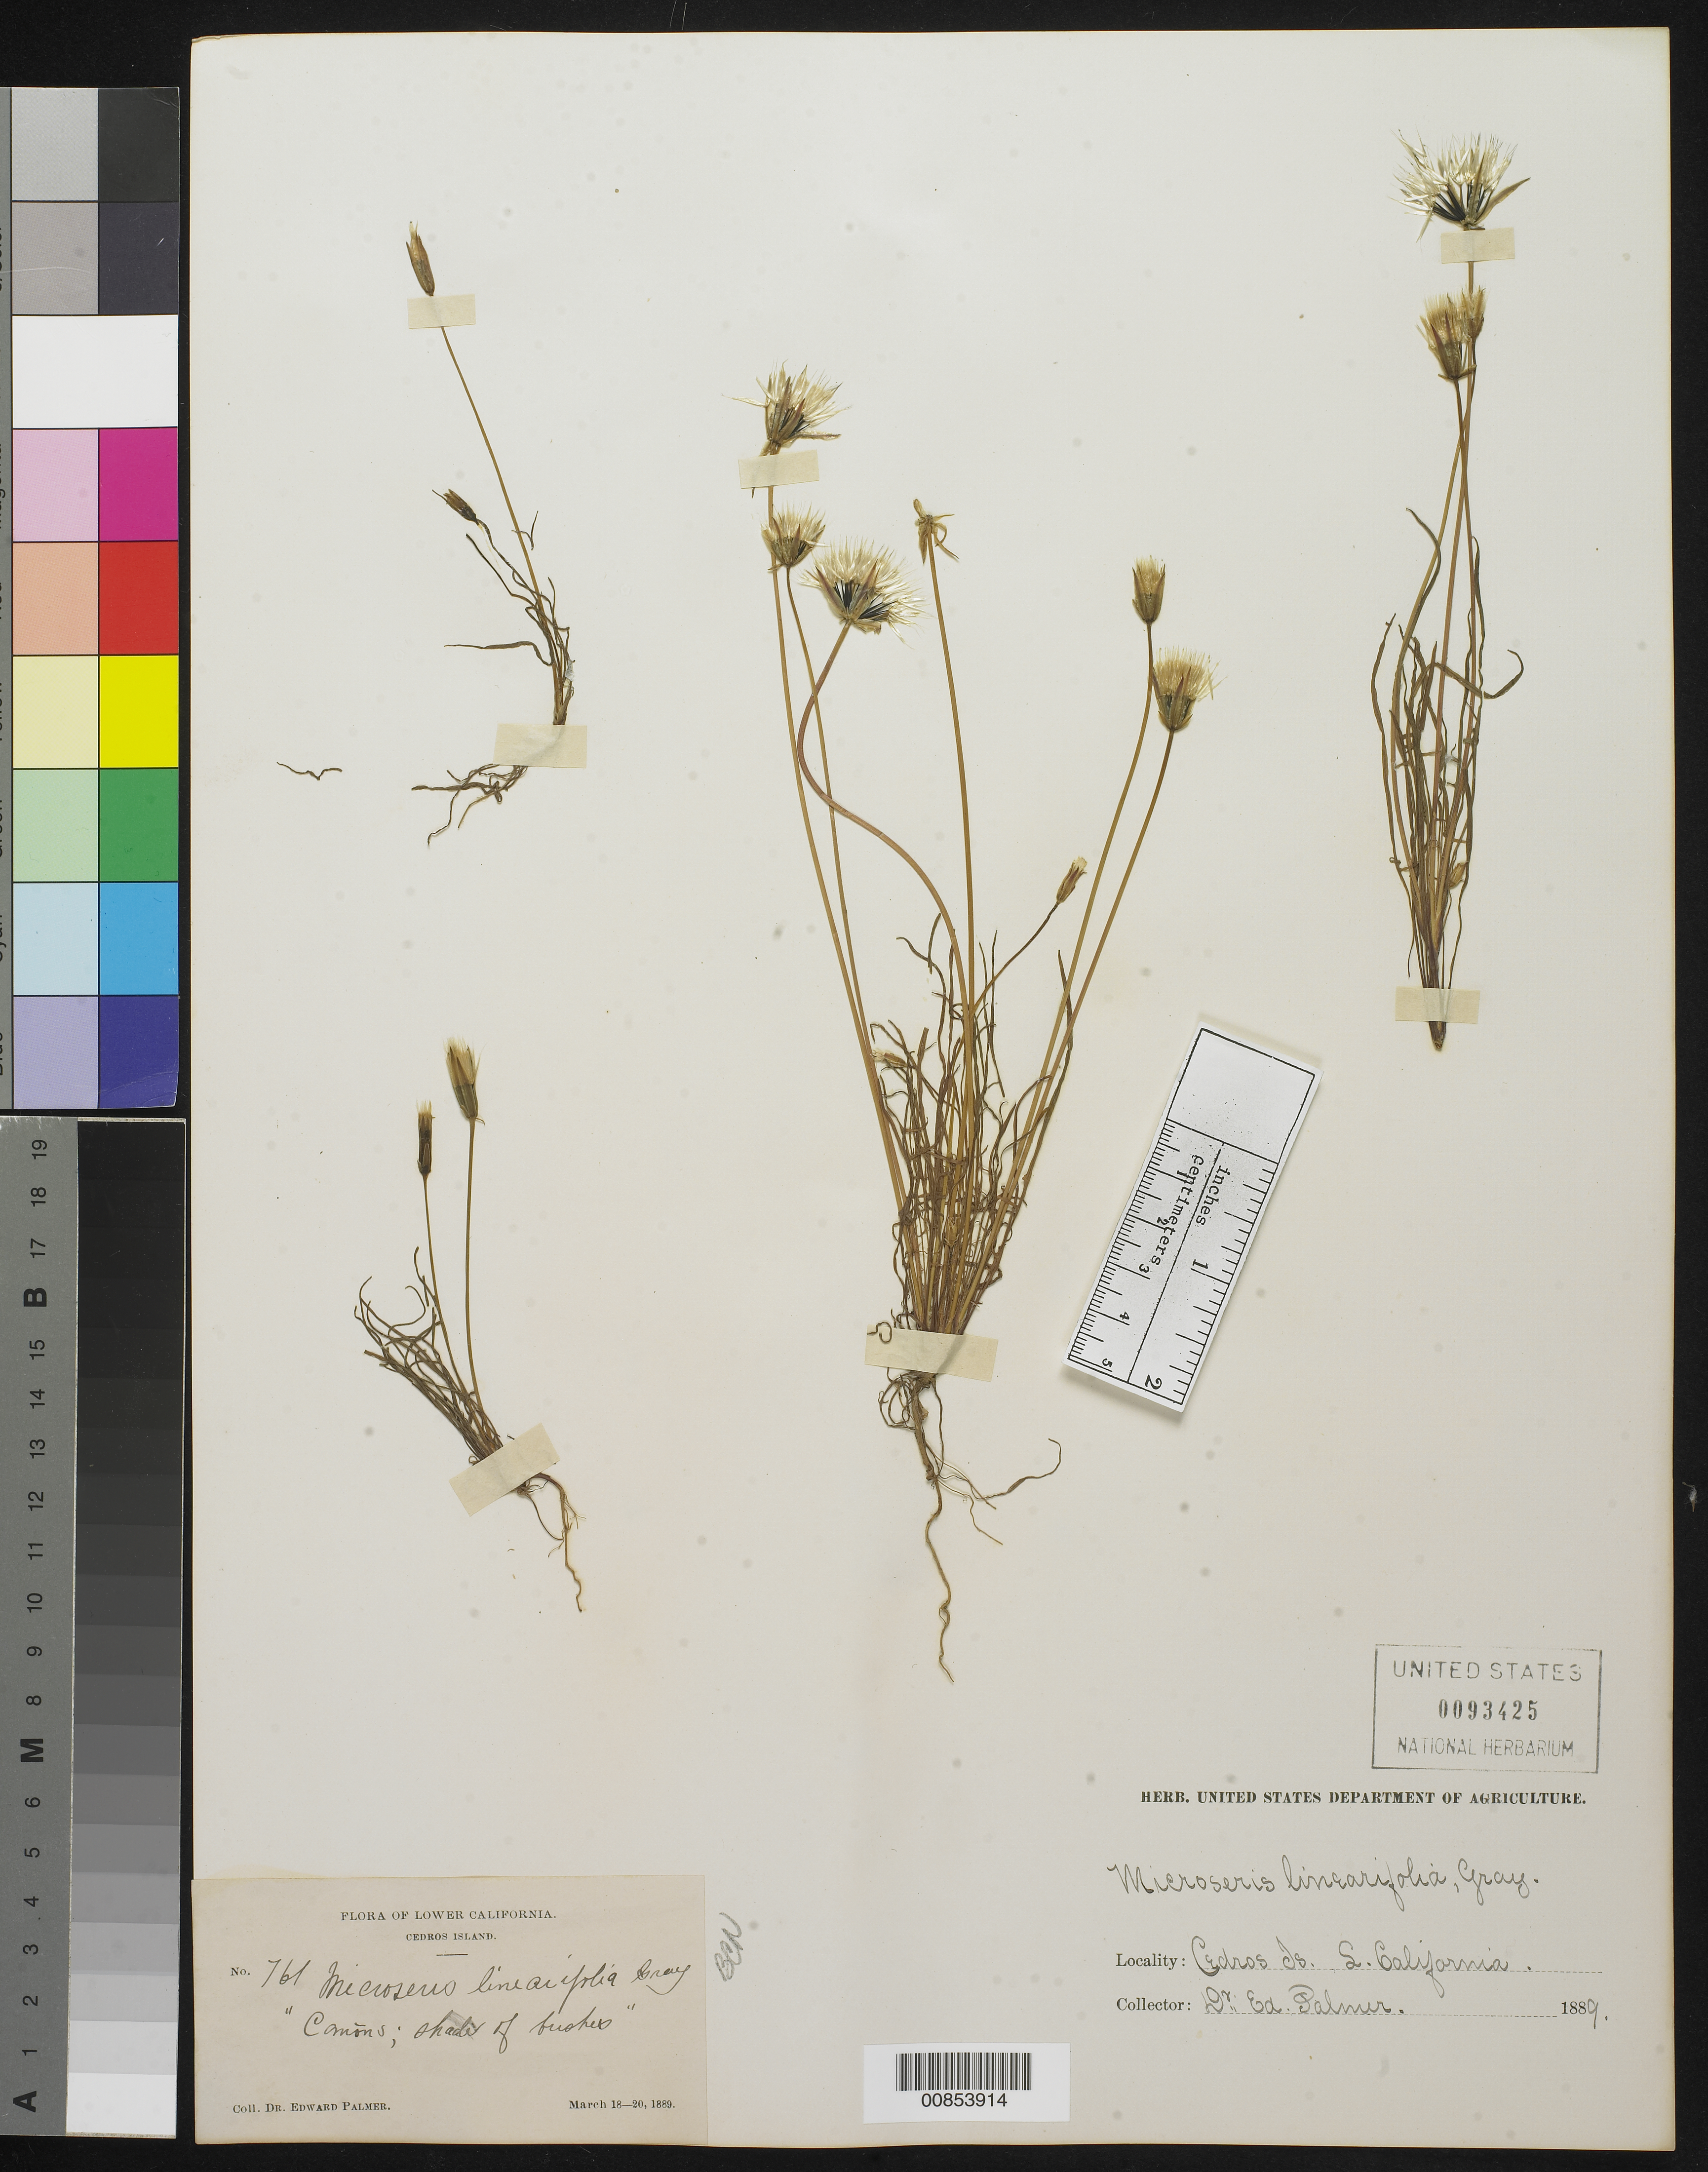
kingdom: Plantae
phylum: Tracheophyta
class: Magnoliopsida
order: Asterales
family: Asteraceae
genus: Uropappus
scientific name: Uropappus lindleyi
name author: (DC.) Nutt.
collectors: E. Palmer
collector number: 761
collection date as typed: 18 Mar 1889 to 20 Mar 1889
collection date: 1889-03-18/1889-03-20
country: Mexico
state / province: Baja California Norte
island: Cedros I.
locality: Cedros Island.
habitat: Cañons; shade of bushes.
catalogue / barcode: US 93425